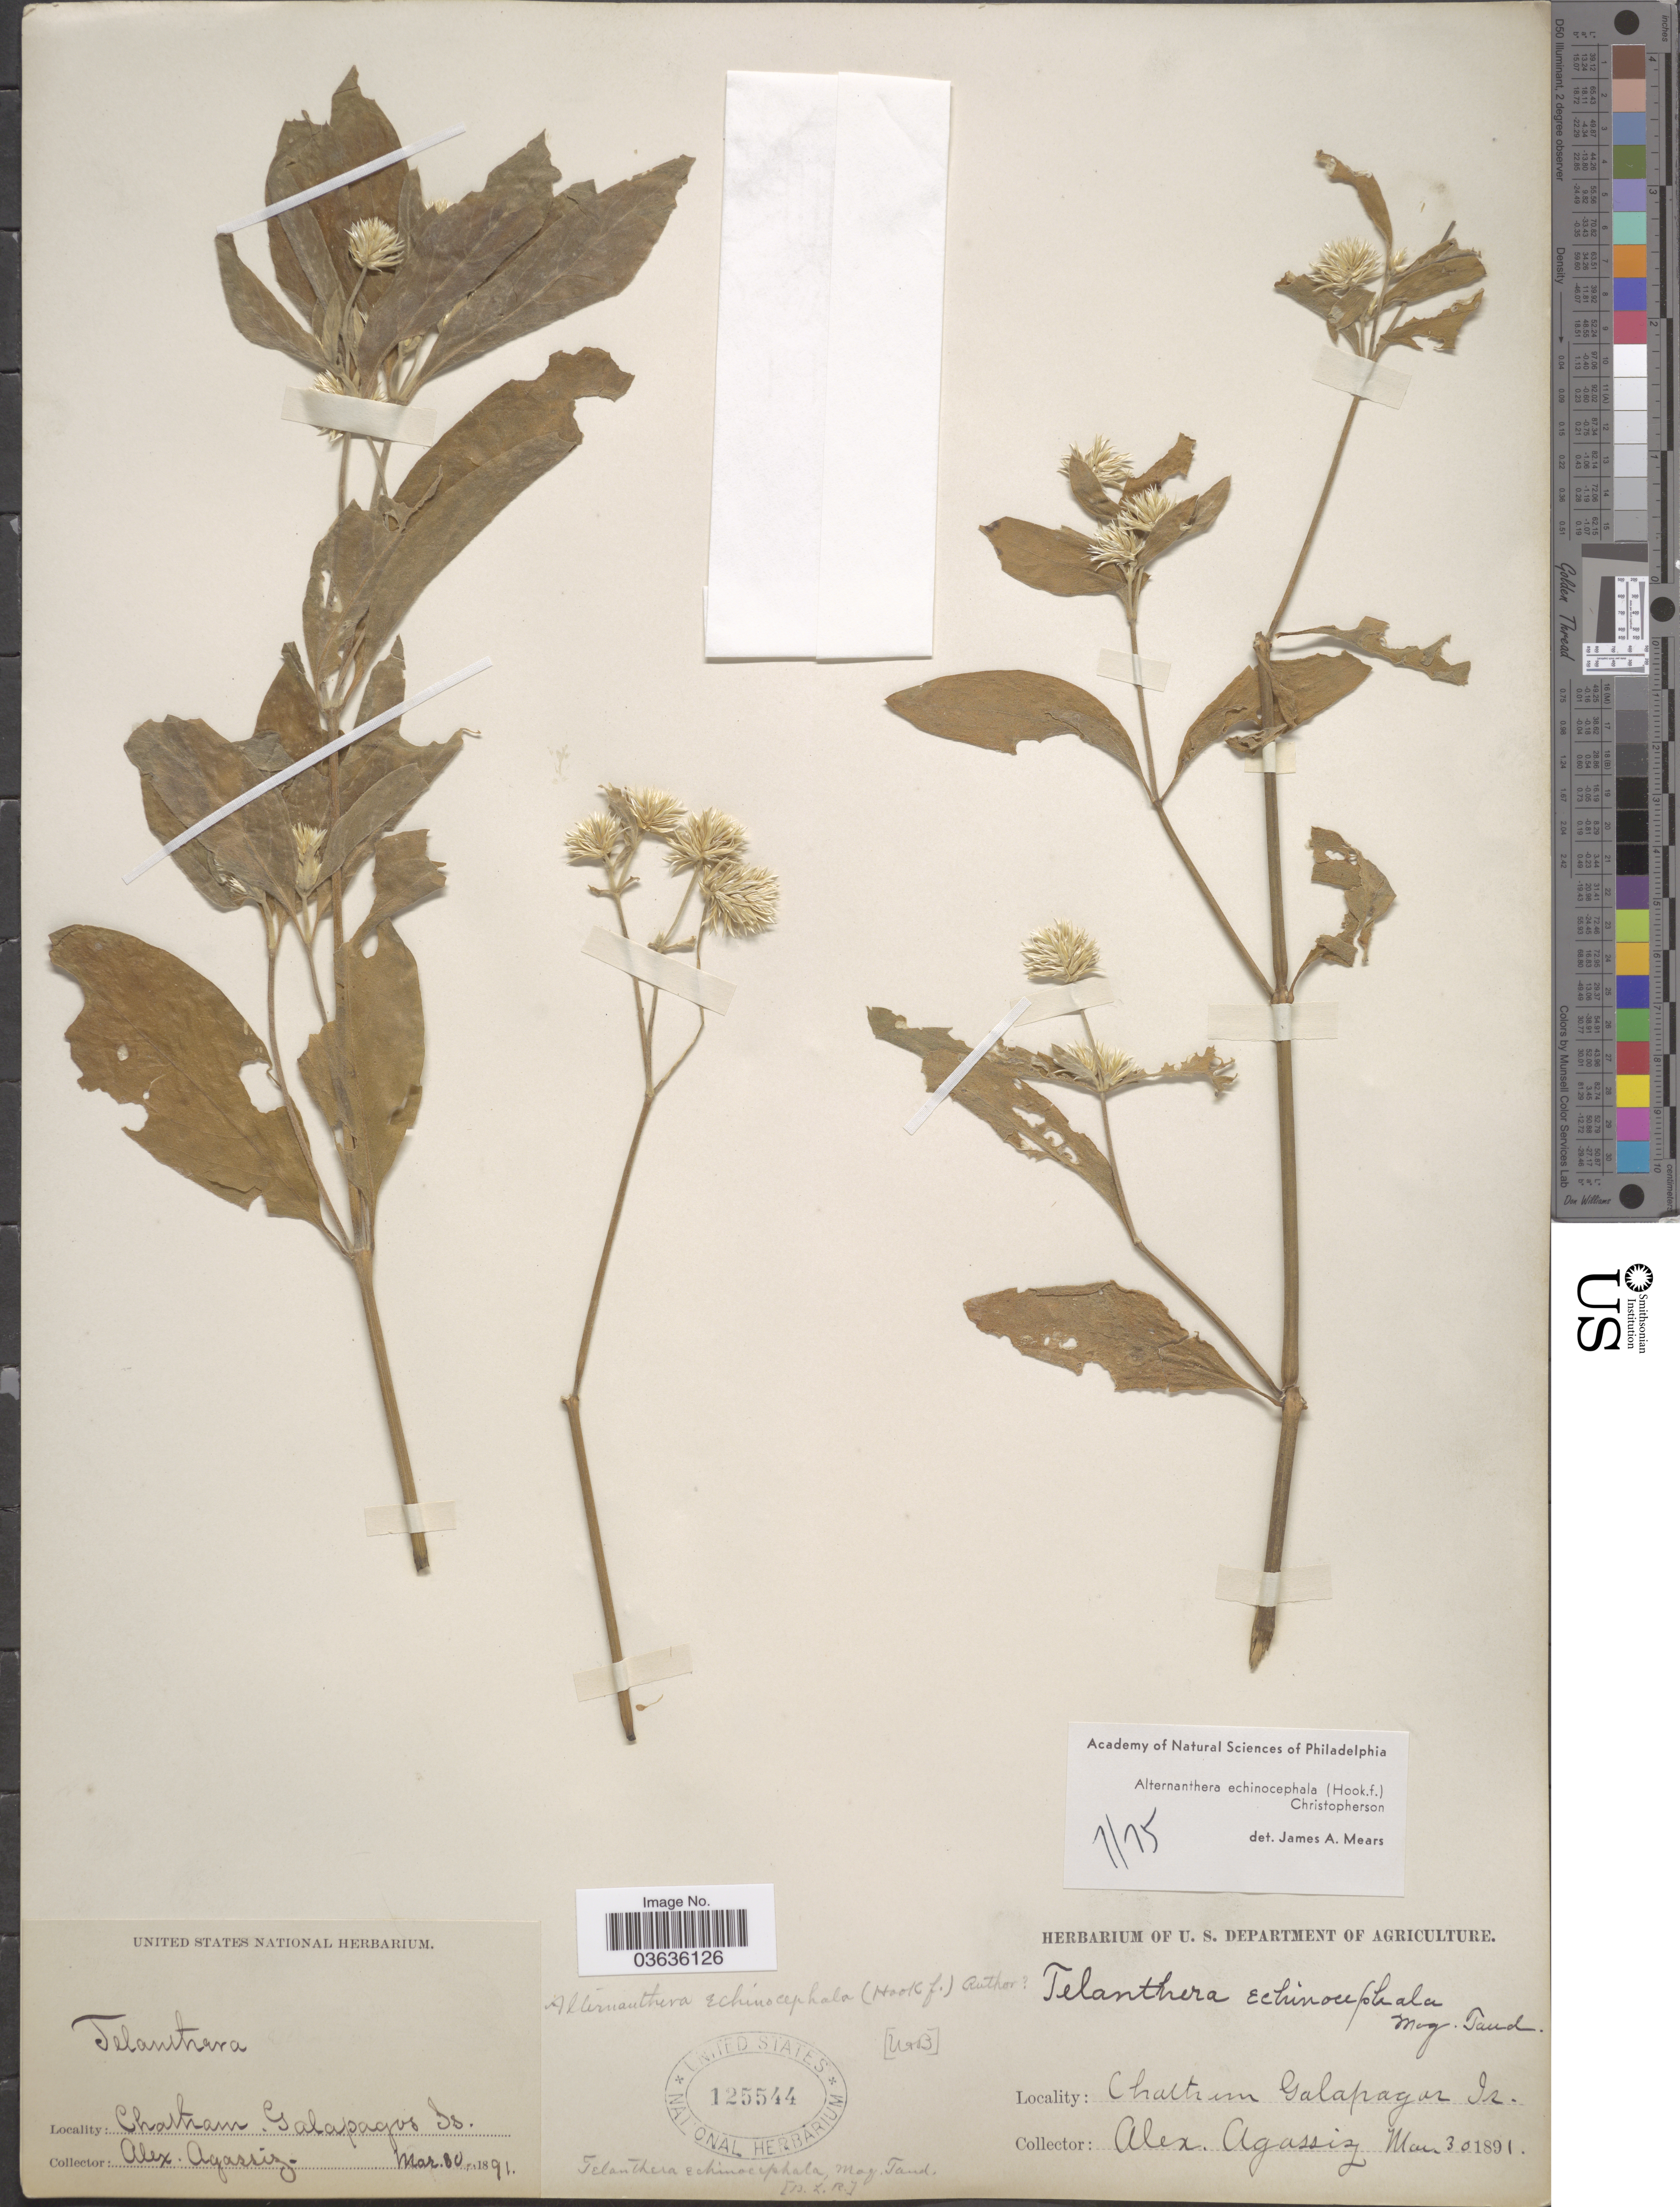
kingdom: Plantae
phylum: Tracheophyta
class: Magnoliopsida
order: Caryophyllales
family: Amaranthaceae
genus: Alternanthera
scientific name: Alternanthera echinocephala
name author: (Hook. f.) Christoph.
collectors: A. E. Agassiz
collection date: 1891-03-30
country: Ecuador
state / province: Colón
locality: Chatham. Galapagos Is.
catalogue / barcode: US 125544